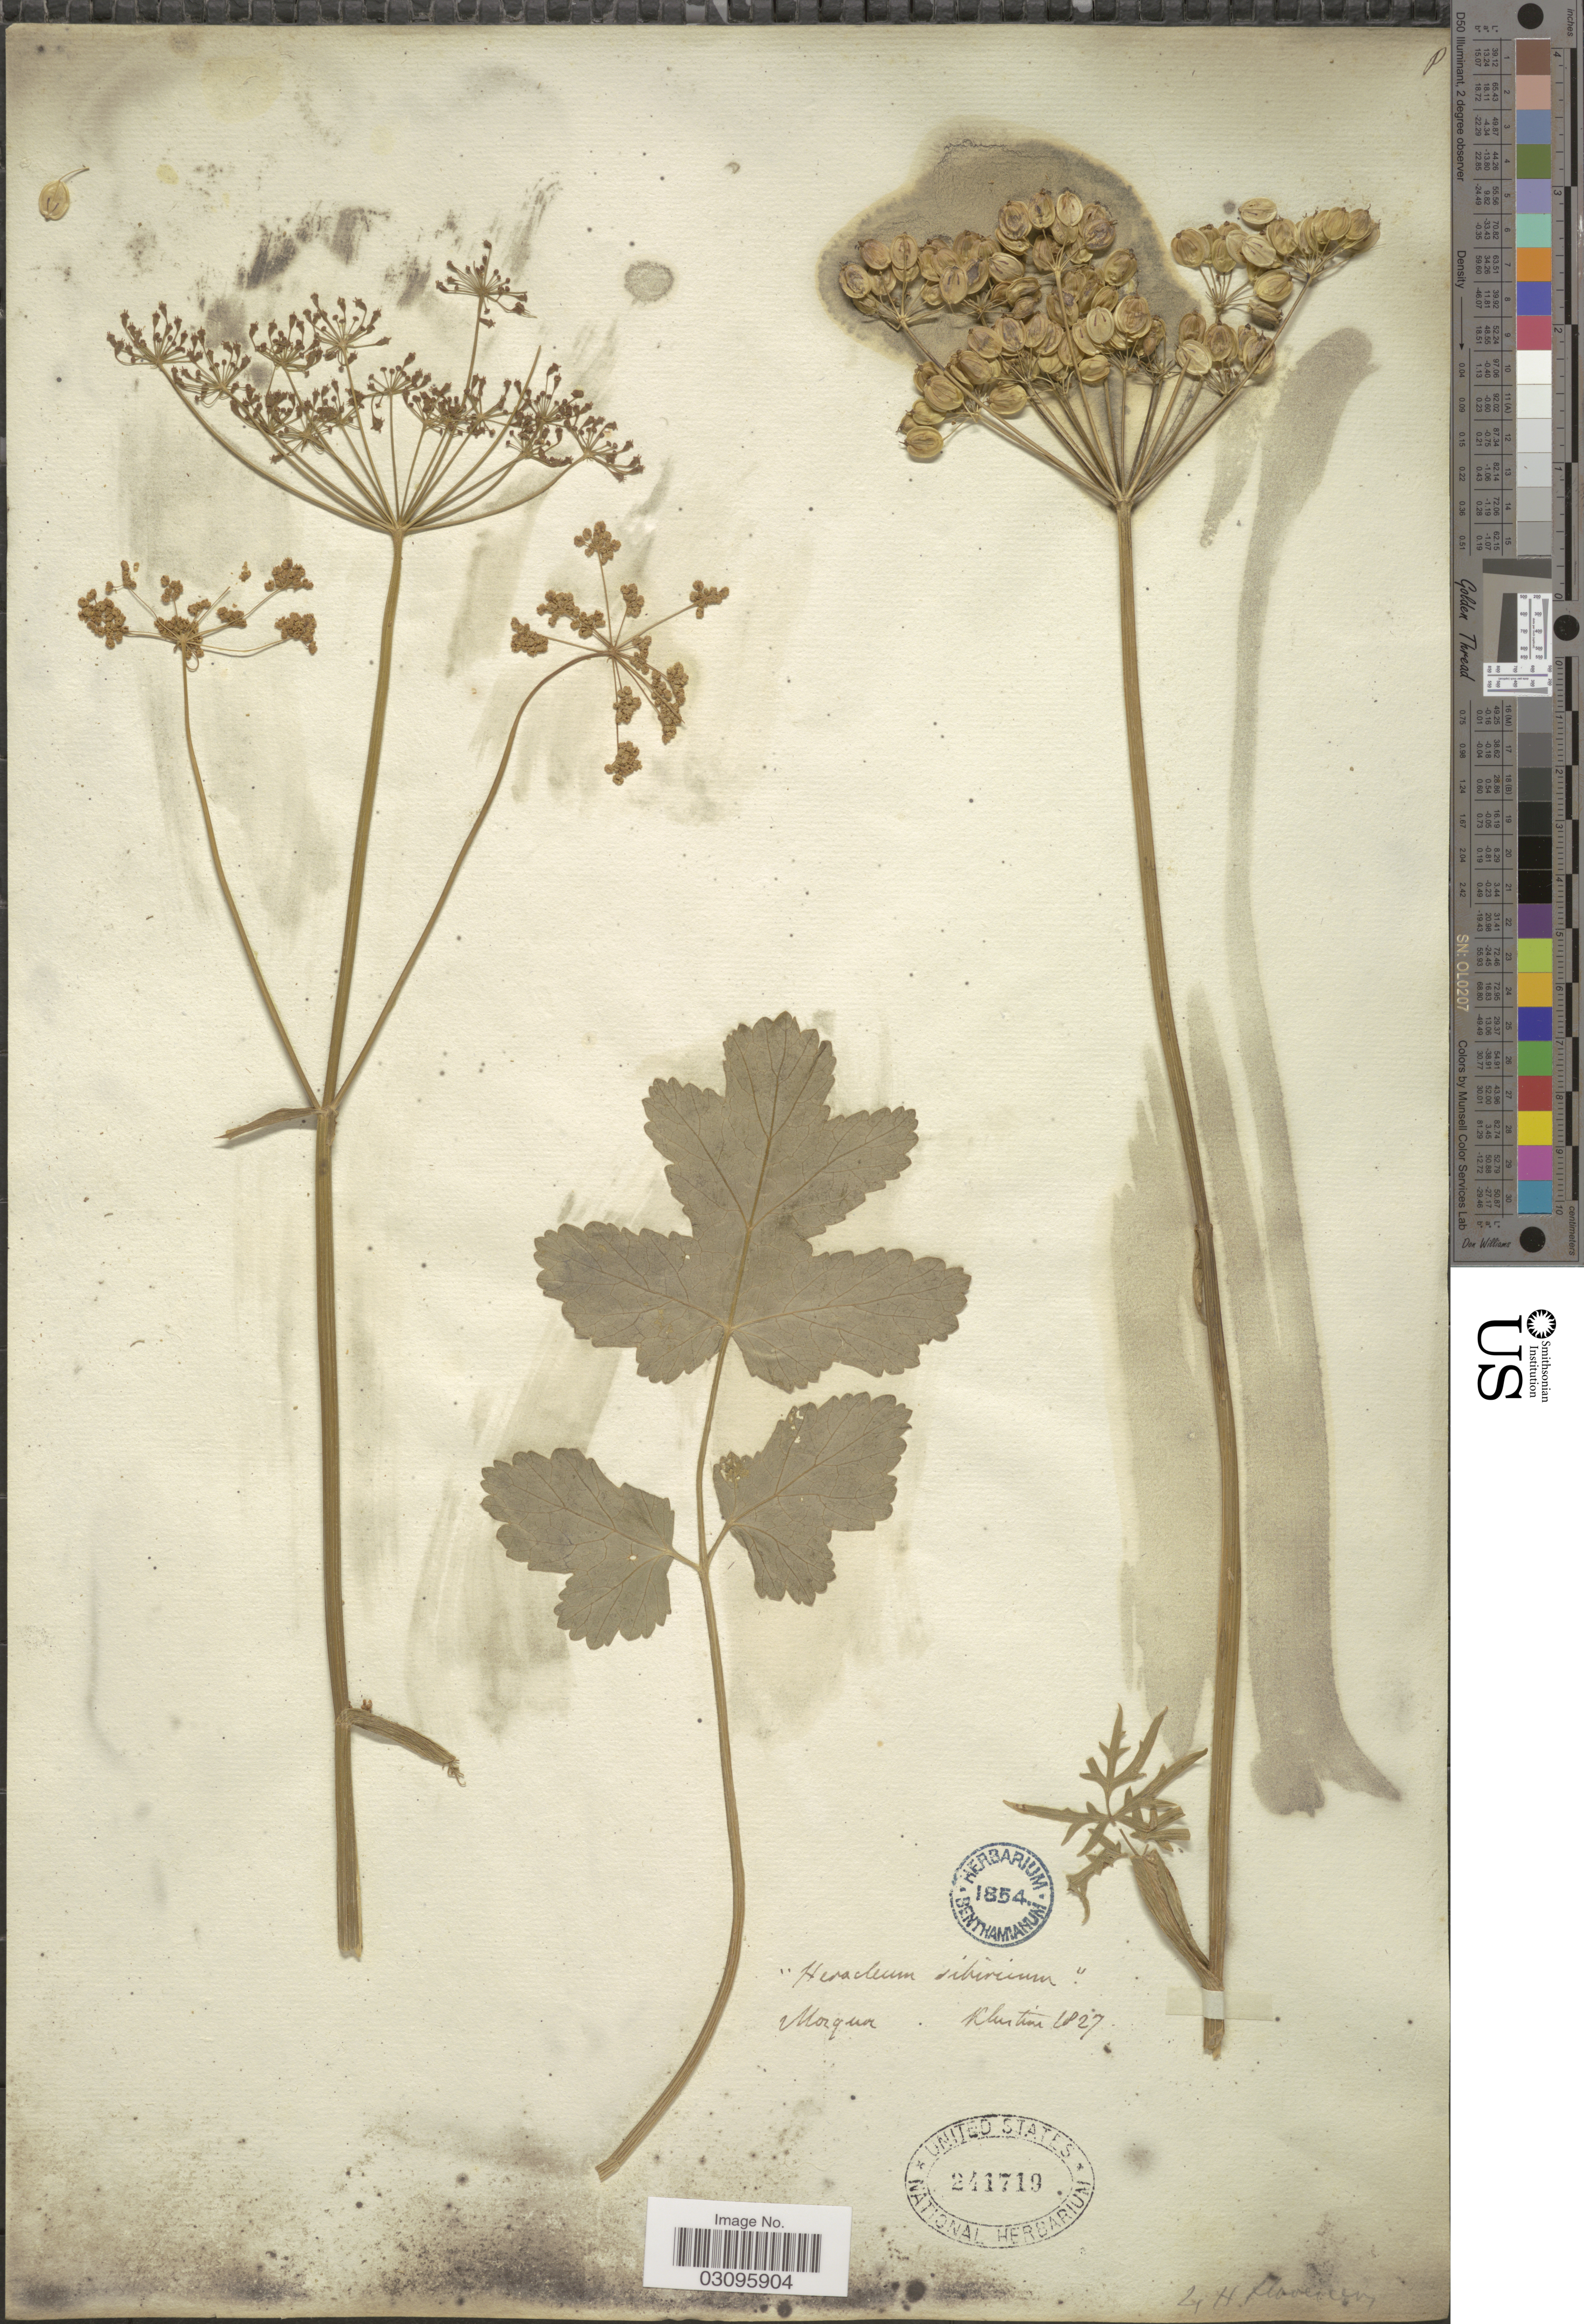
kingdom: Plantae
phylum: Tracheophyta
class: Magnoliopsida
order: Apiales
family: Apiaceae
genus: Heracleum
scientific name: Heracleum sibiricum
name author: L.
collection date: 1827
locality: Morgnor [interpreted] [unsure placement]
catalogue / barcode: US 241719